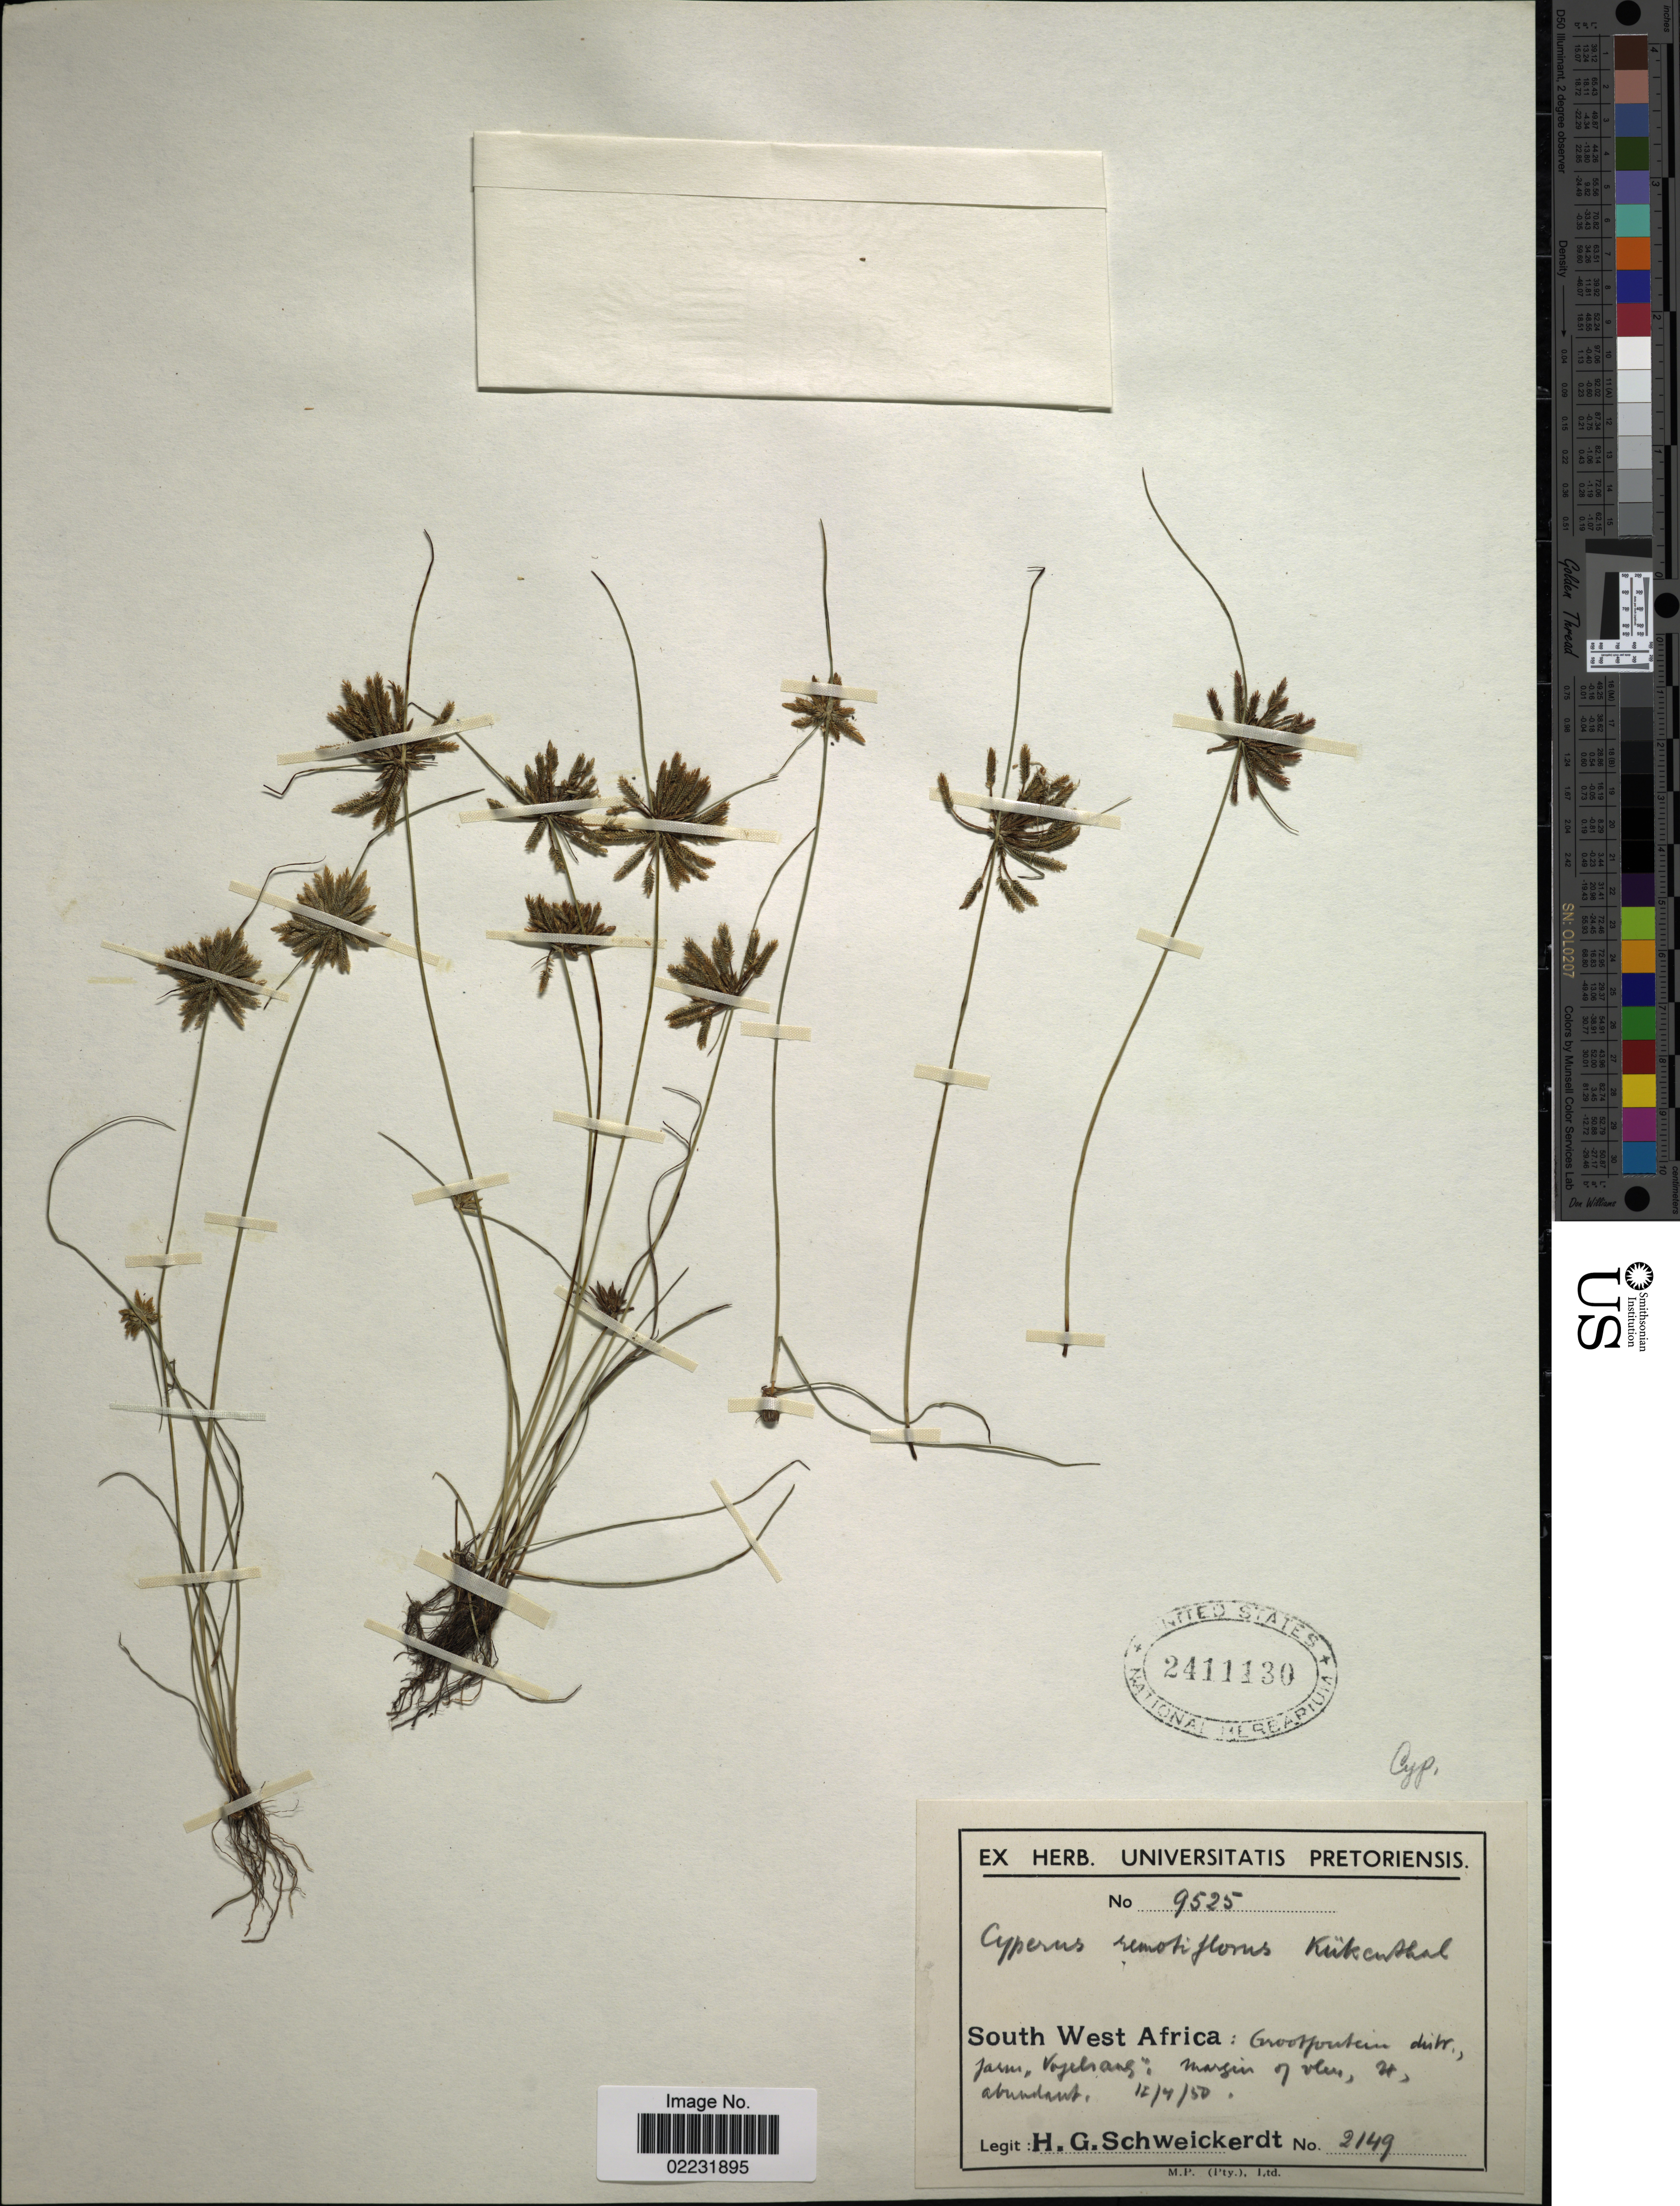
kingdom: Plantae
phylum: Tracheophyta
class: Liliopsida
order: Poales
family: Cyperaceae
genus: Cyperus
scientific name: Cyperus remotiflorus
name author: Kük.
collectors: H. Schweickerdt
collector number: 2149/9525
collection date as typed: Transcribed d/m/y: 12/4/50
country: Namibia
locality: South West Africa: Grootfontein, distr., farm, Vogelsang. Margin of vley.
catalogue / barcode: US 2411130